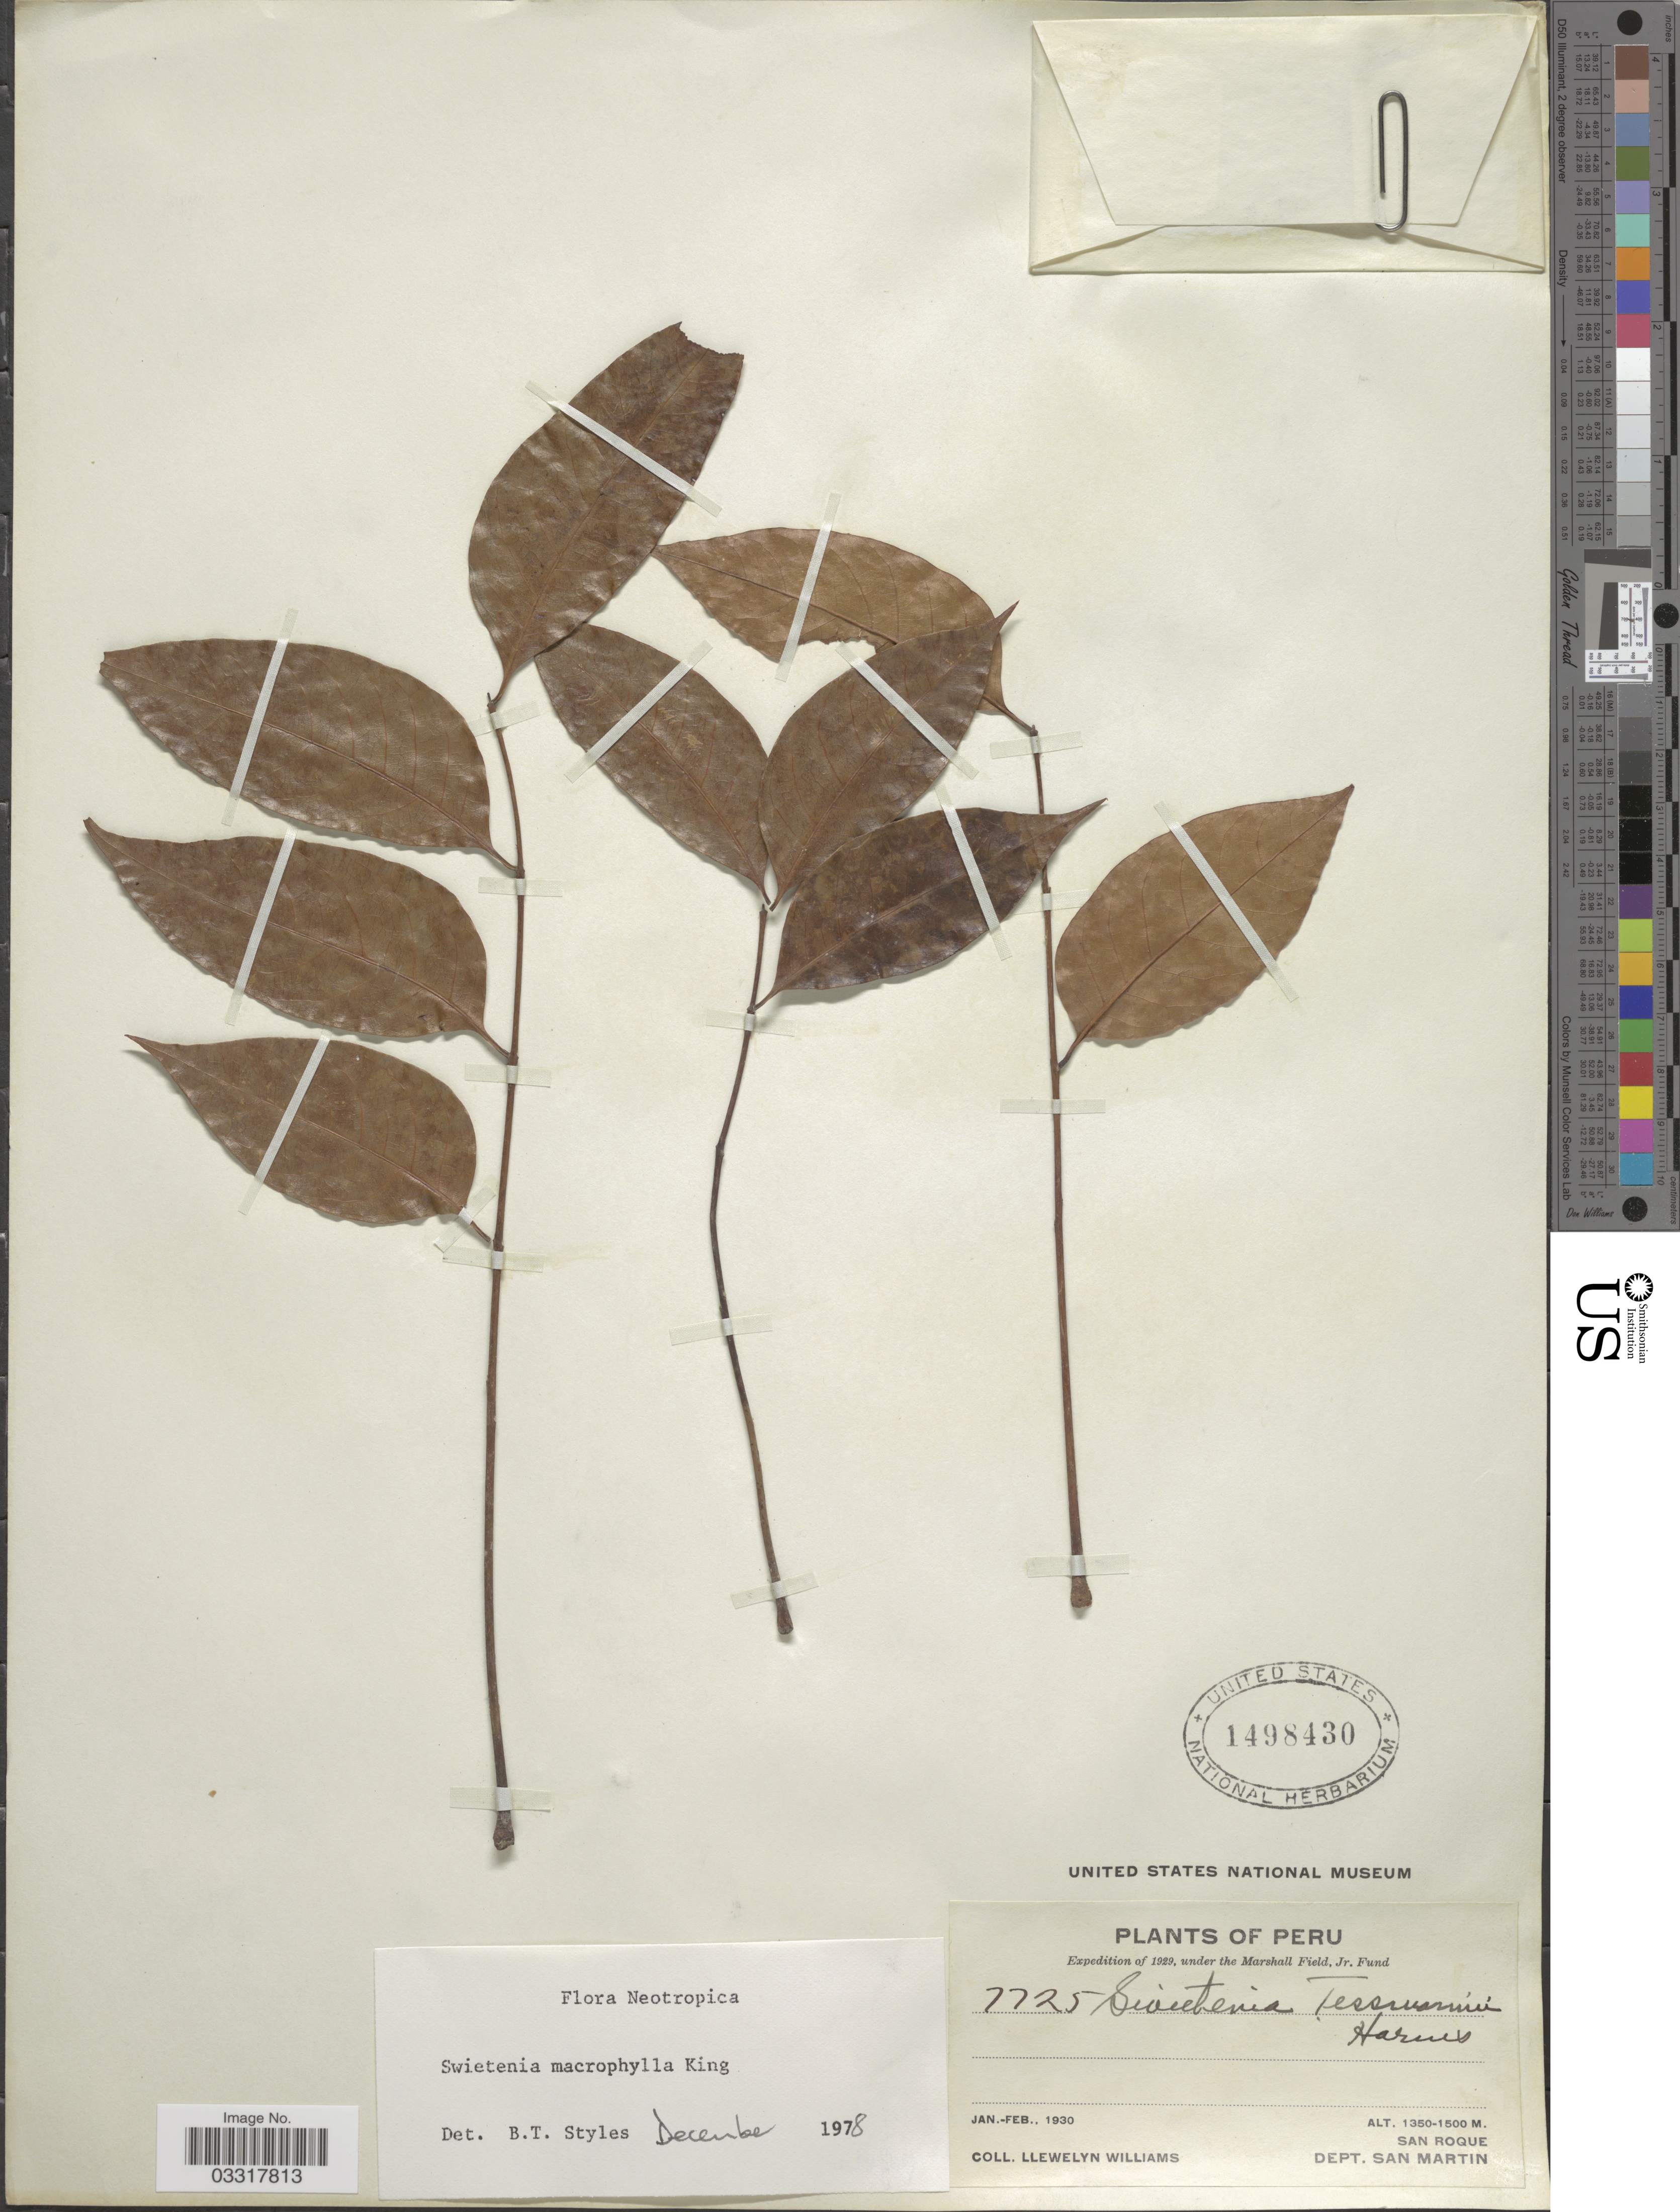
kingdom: Plantae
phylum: Tracheophyta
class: Magnoliopsida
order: Sapindales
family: Meliaceae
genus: Swietenia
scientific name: Swietenia macrophylla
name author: King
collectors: Ll. Williams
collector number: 7725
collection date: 1930-01/1930-02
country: Peru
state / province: San Martín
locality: San Roque, Dept. San Martin.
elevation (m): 1350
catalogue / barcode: US 1498430